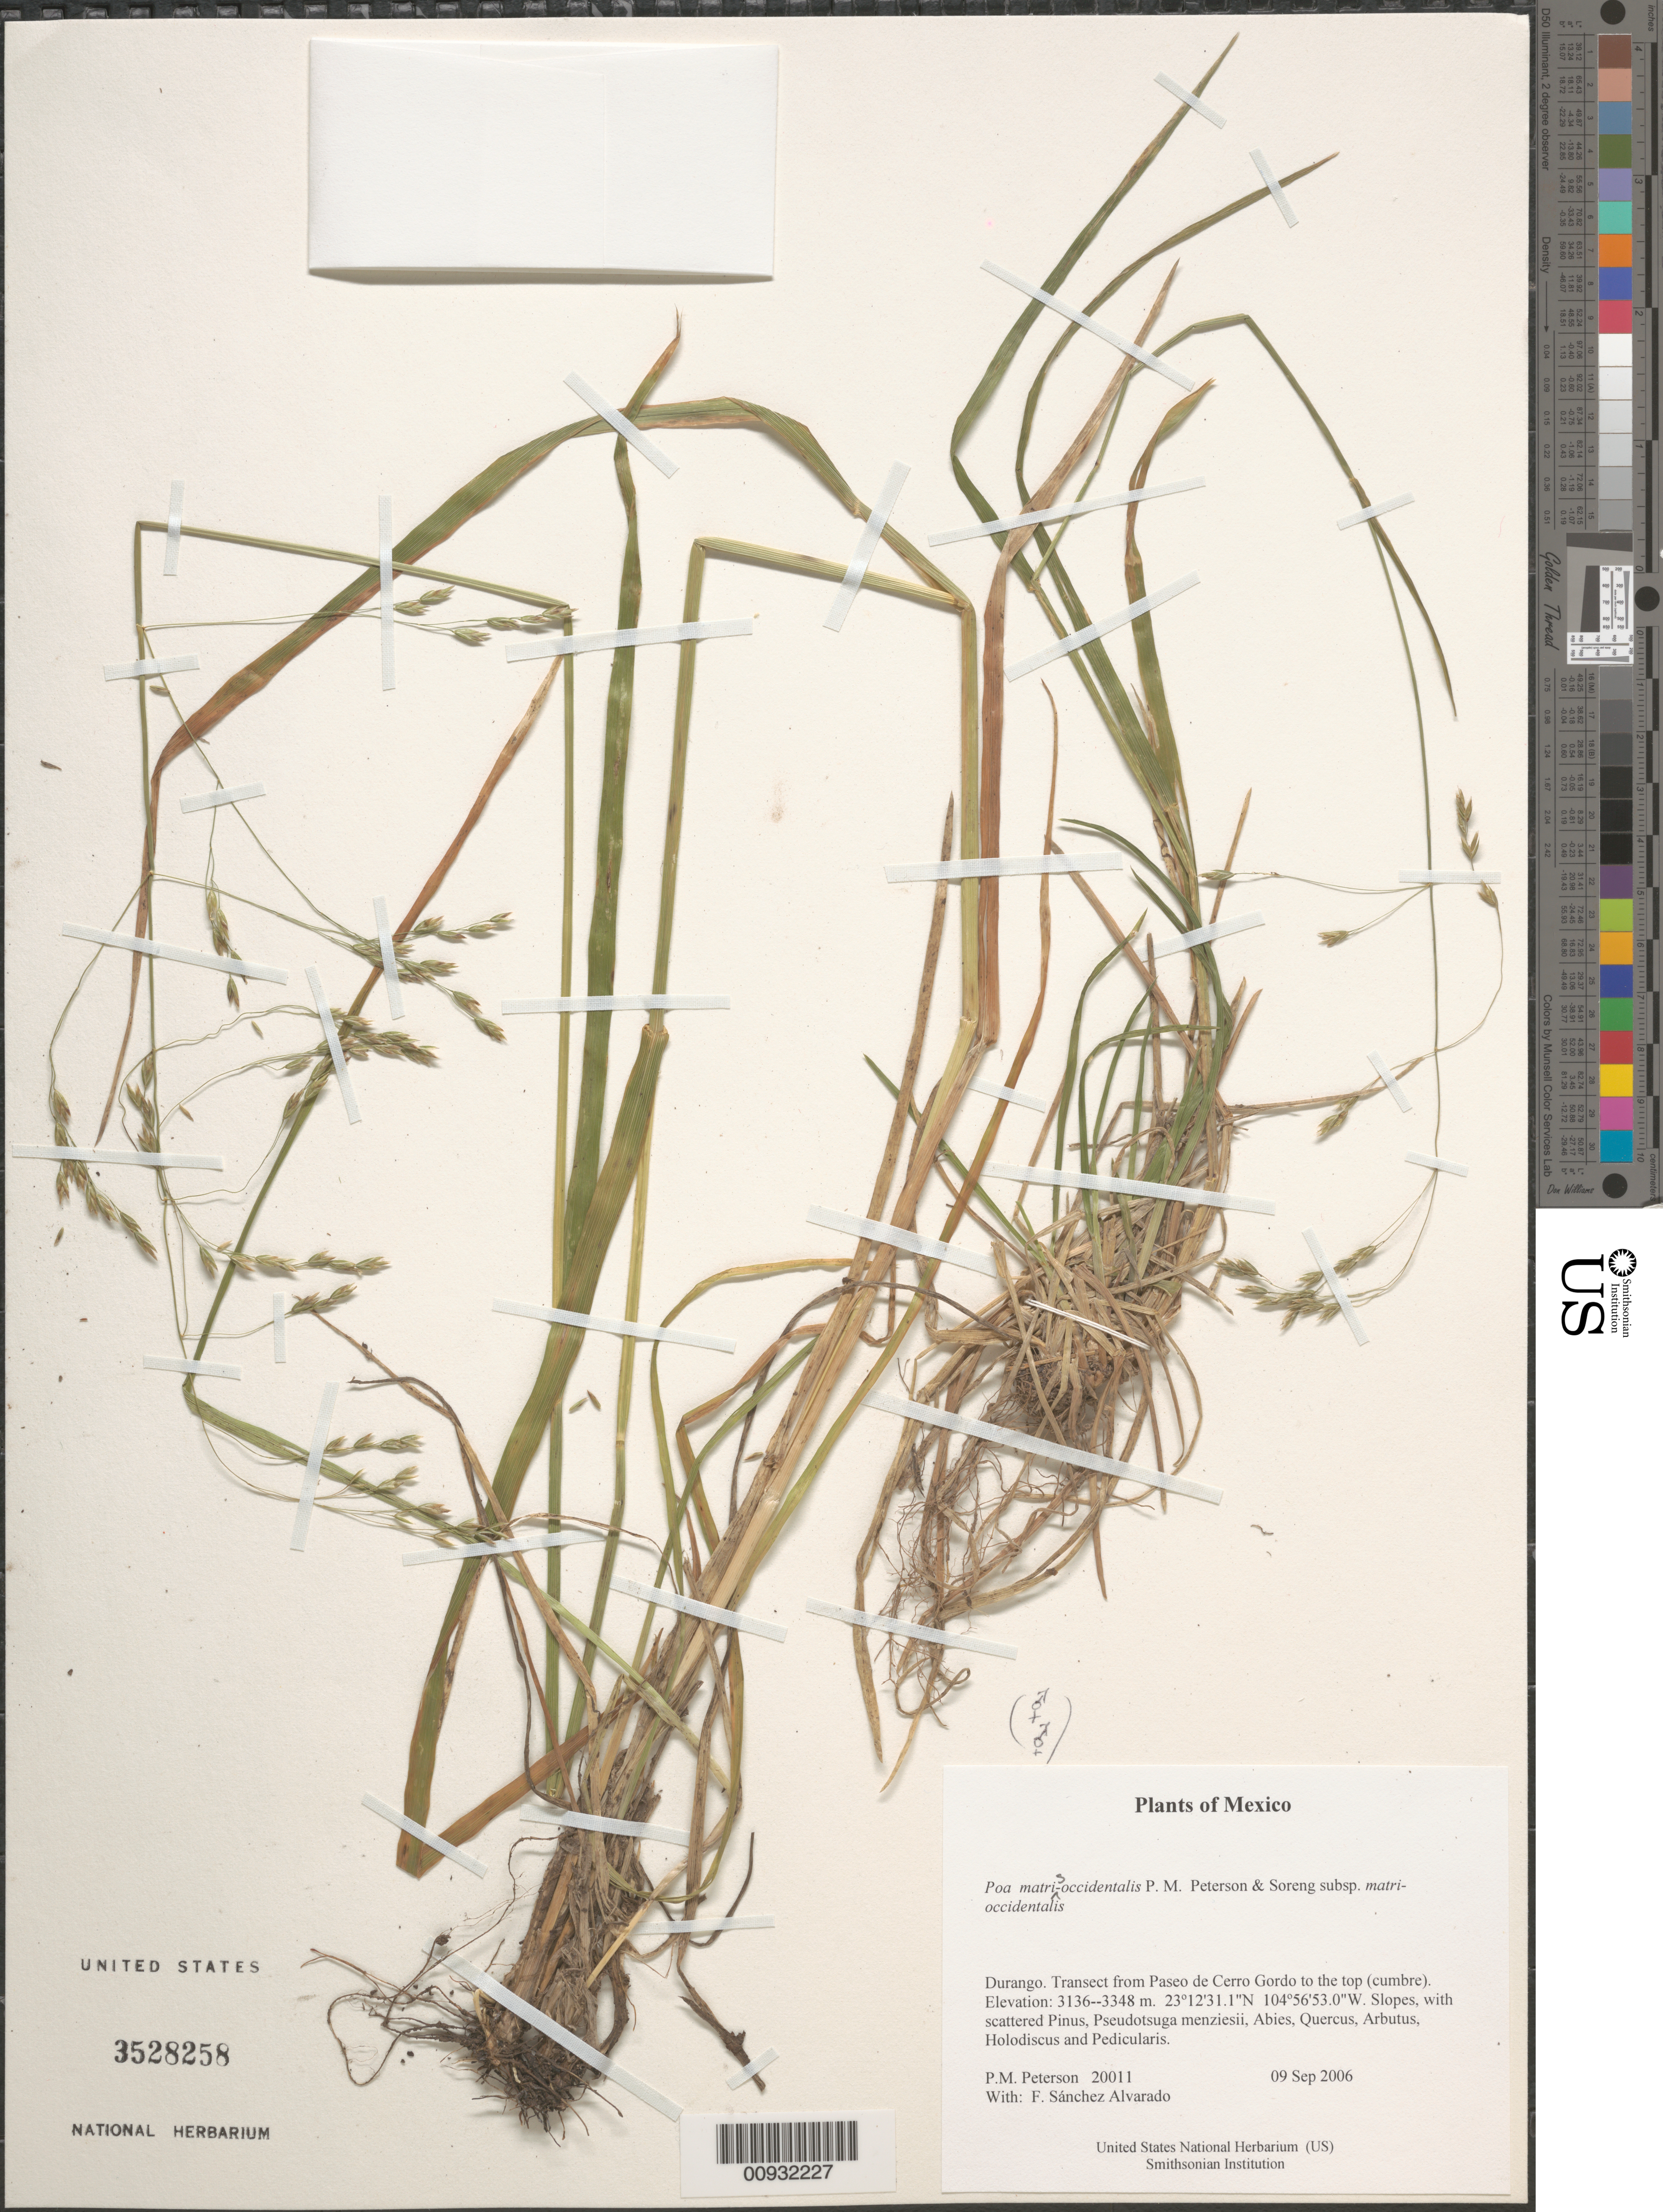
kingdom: Plantae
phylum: Tracheophyta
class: Liliopsida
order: Poales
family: Poaceae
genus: Poa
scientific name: Poa matris-occidentalis subsp. matris-occidentalis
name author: P.M. Peterson & Soreng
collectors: P. M. Peterson & F. Sánchez Alvarado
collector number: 20011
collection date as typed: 09 Sep 2006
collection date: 2006-09-09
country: Mexico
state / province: Durango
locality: Transect from Paseo de Cerro Gordo to the top (cumbre).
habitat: Slopes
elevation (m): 3136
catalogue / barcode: US 3528258